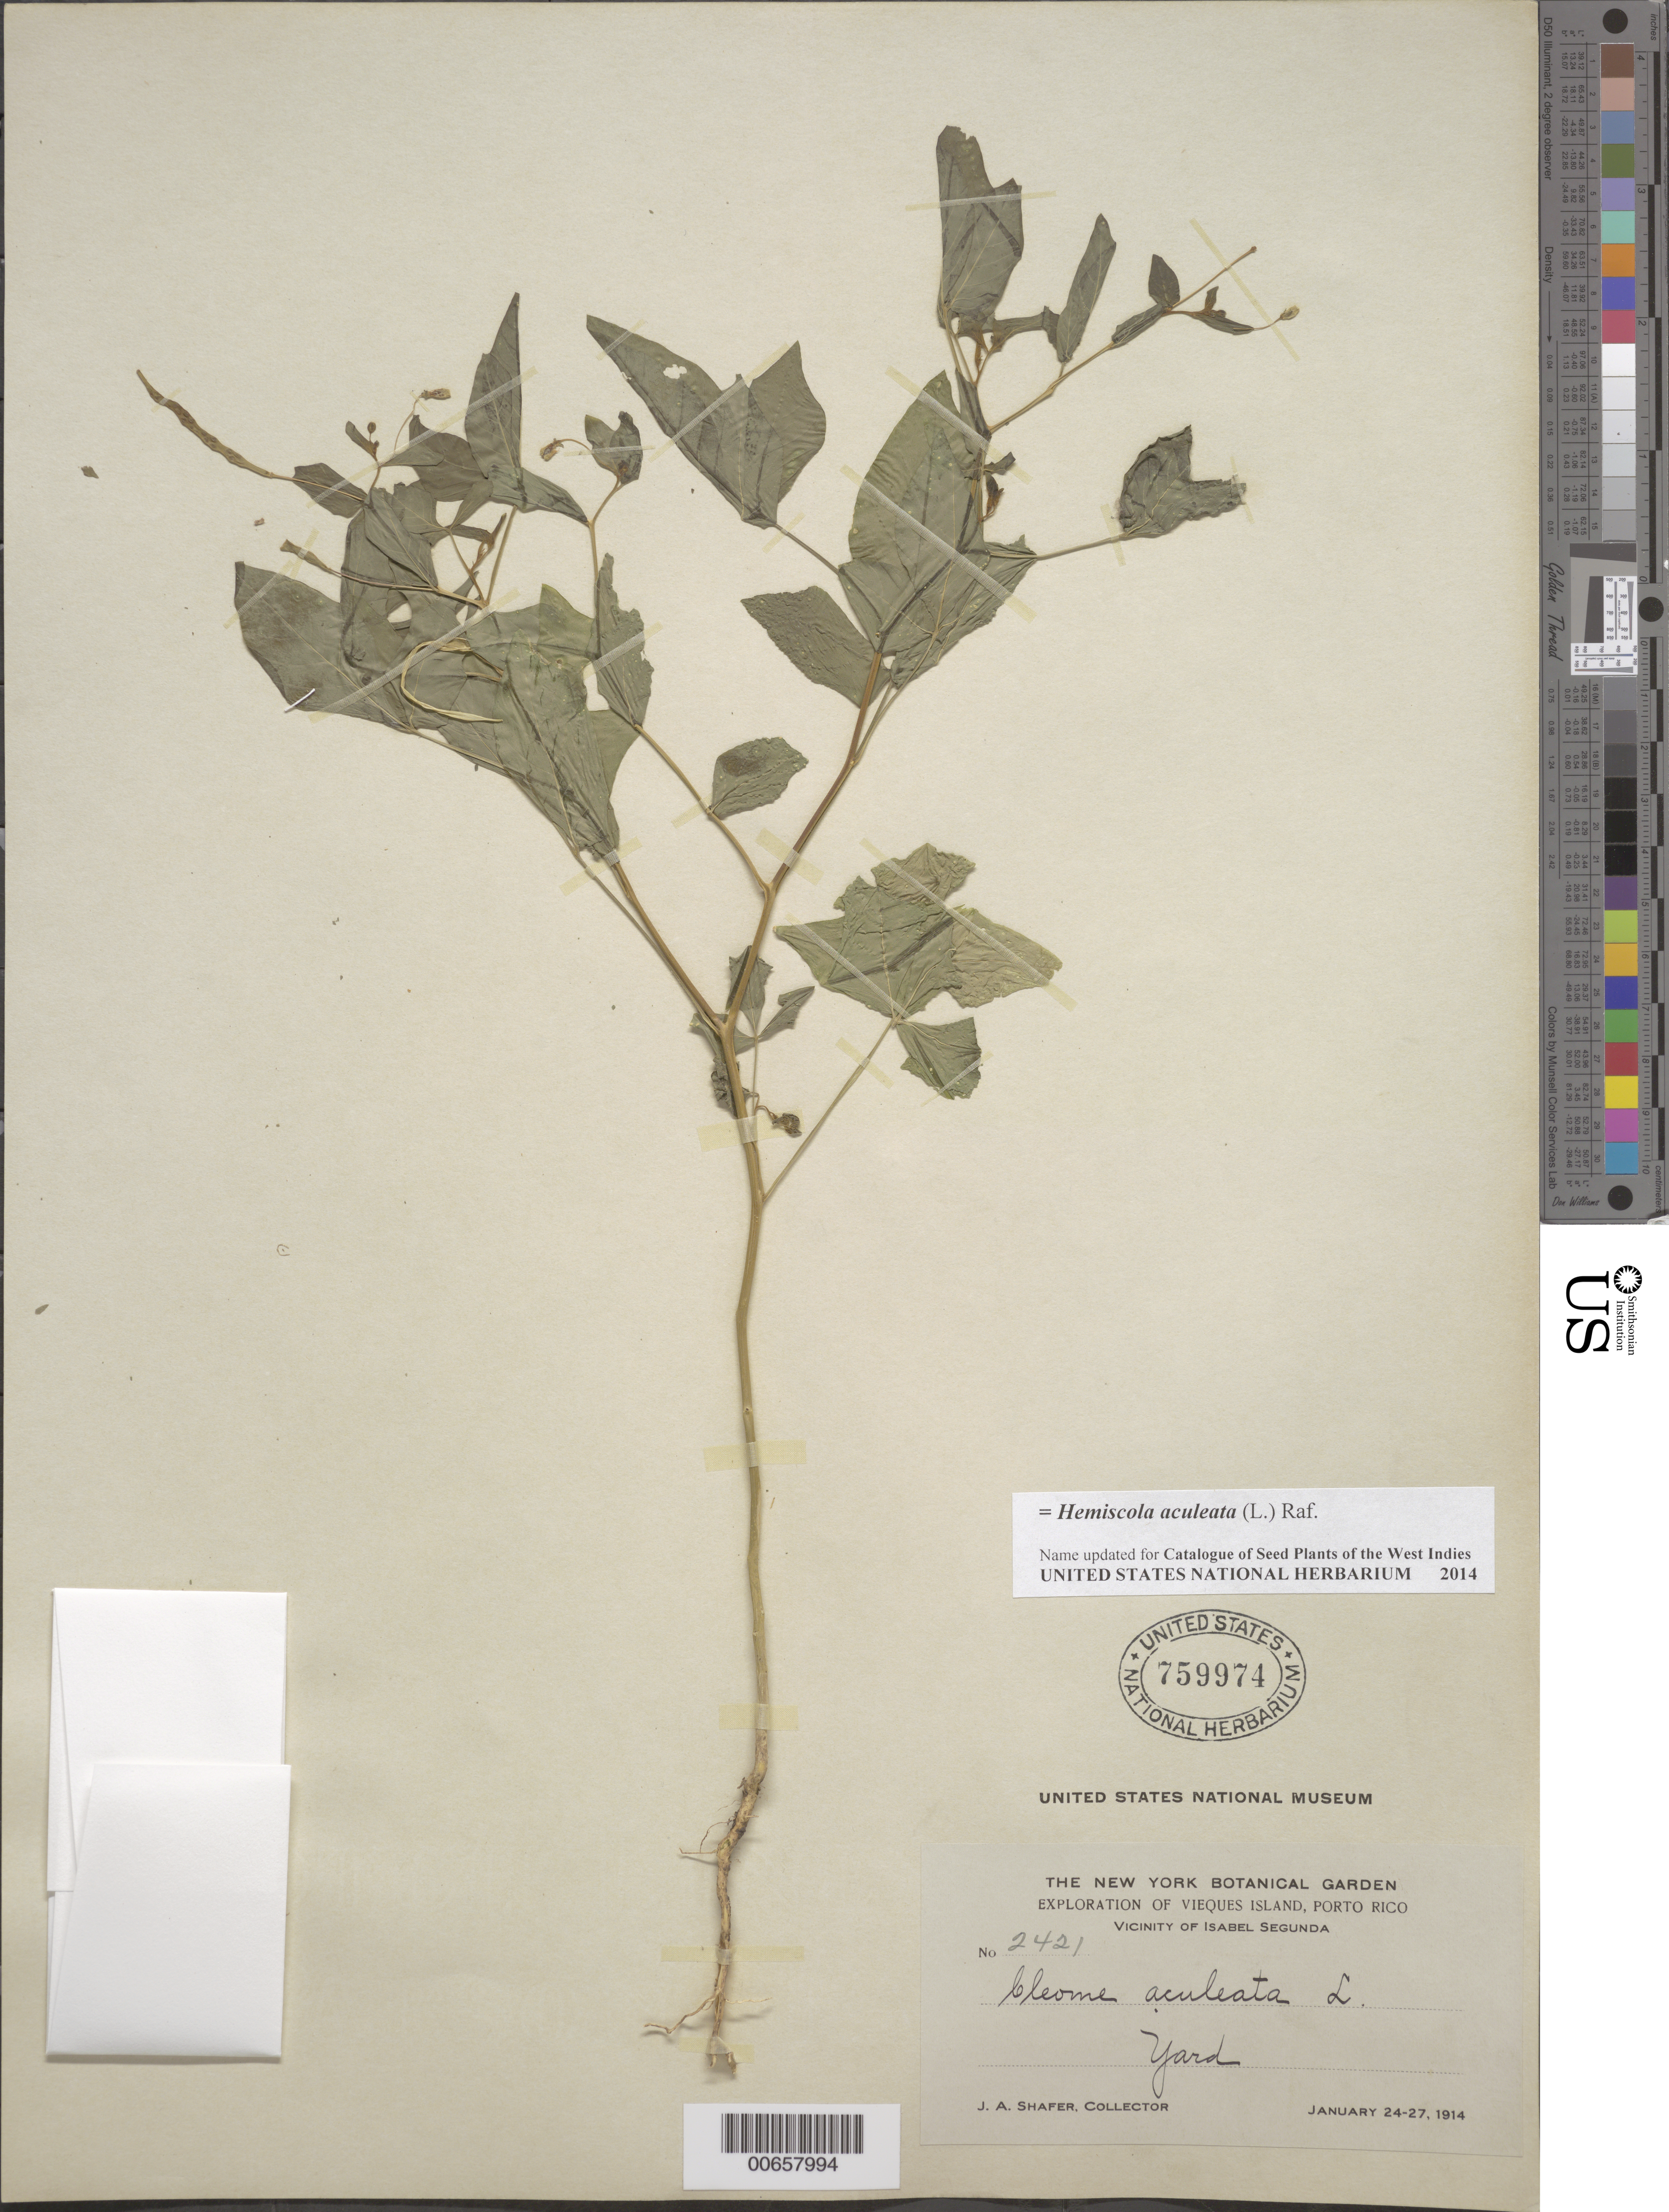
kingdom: Plantae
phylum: Tracheophyta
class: Magnoliopsida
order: Brassicales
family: Cleomaceae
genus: Tarenaya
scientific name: Tarenaya aculeata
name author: (L.) Soares Neto & Roalson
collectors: J. A. Shafer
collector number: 2421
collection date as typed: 24 Jan 1914 to 27 Jan 1914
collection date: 1914-01-24/1914-01-27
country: Puerto Rico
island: Vieques Island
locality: Isabel Segunda, vic of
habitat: Yard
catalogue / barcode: US 759974